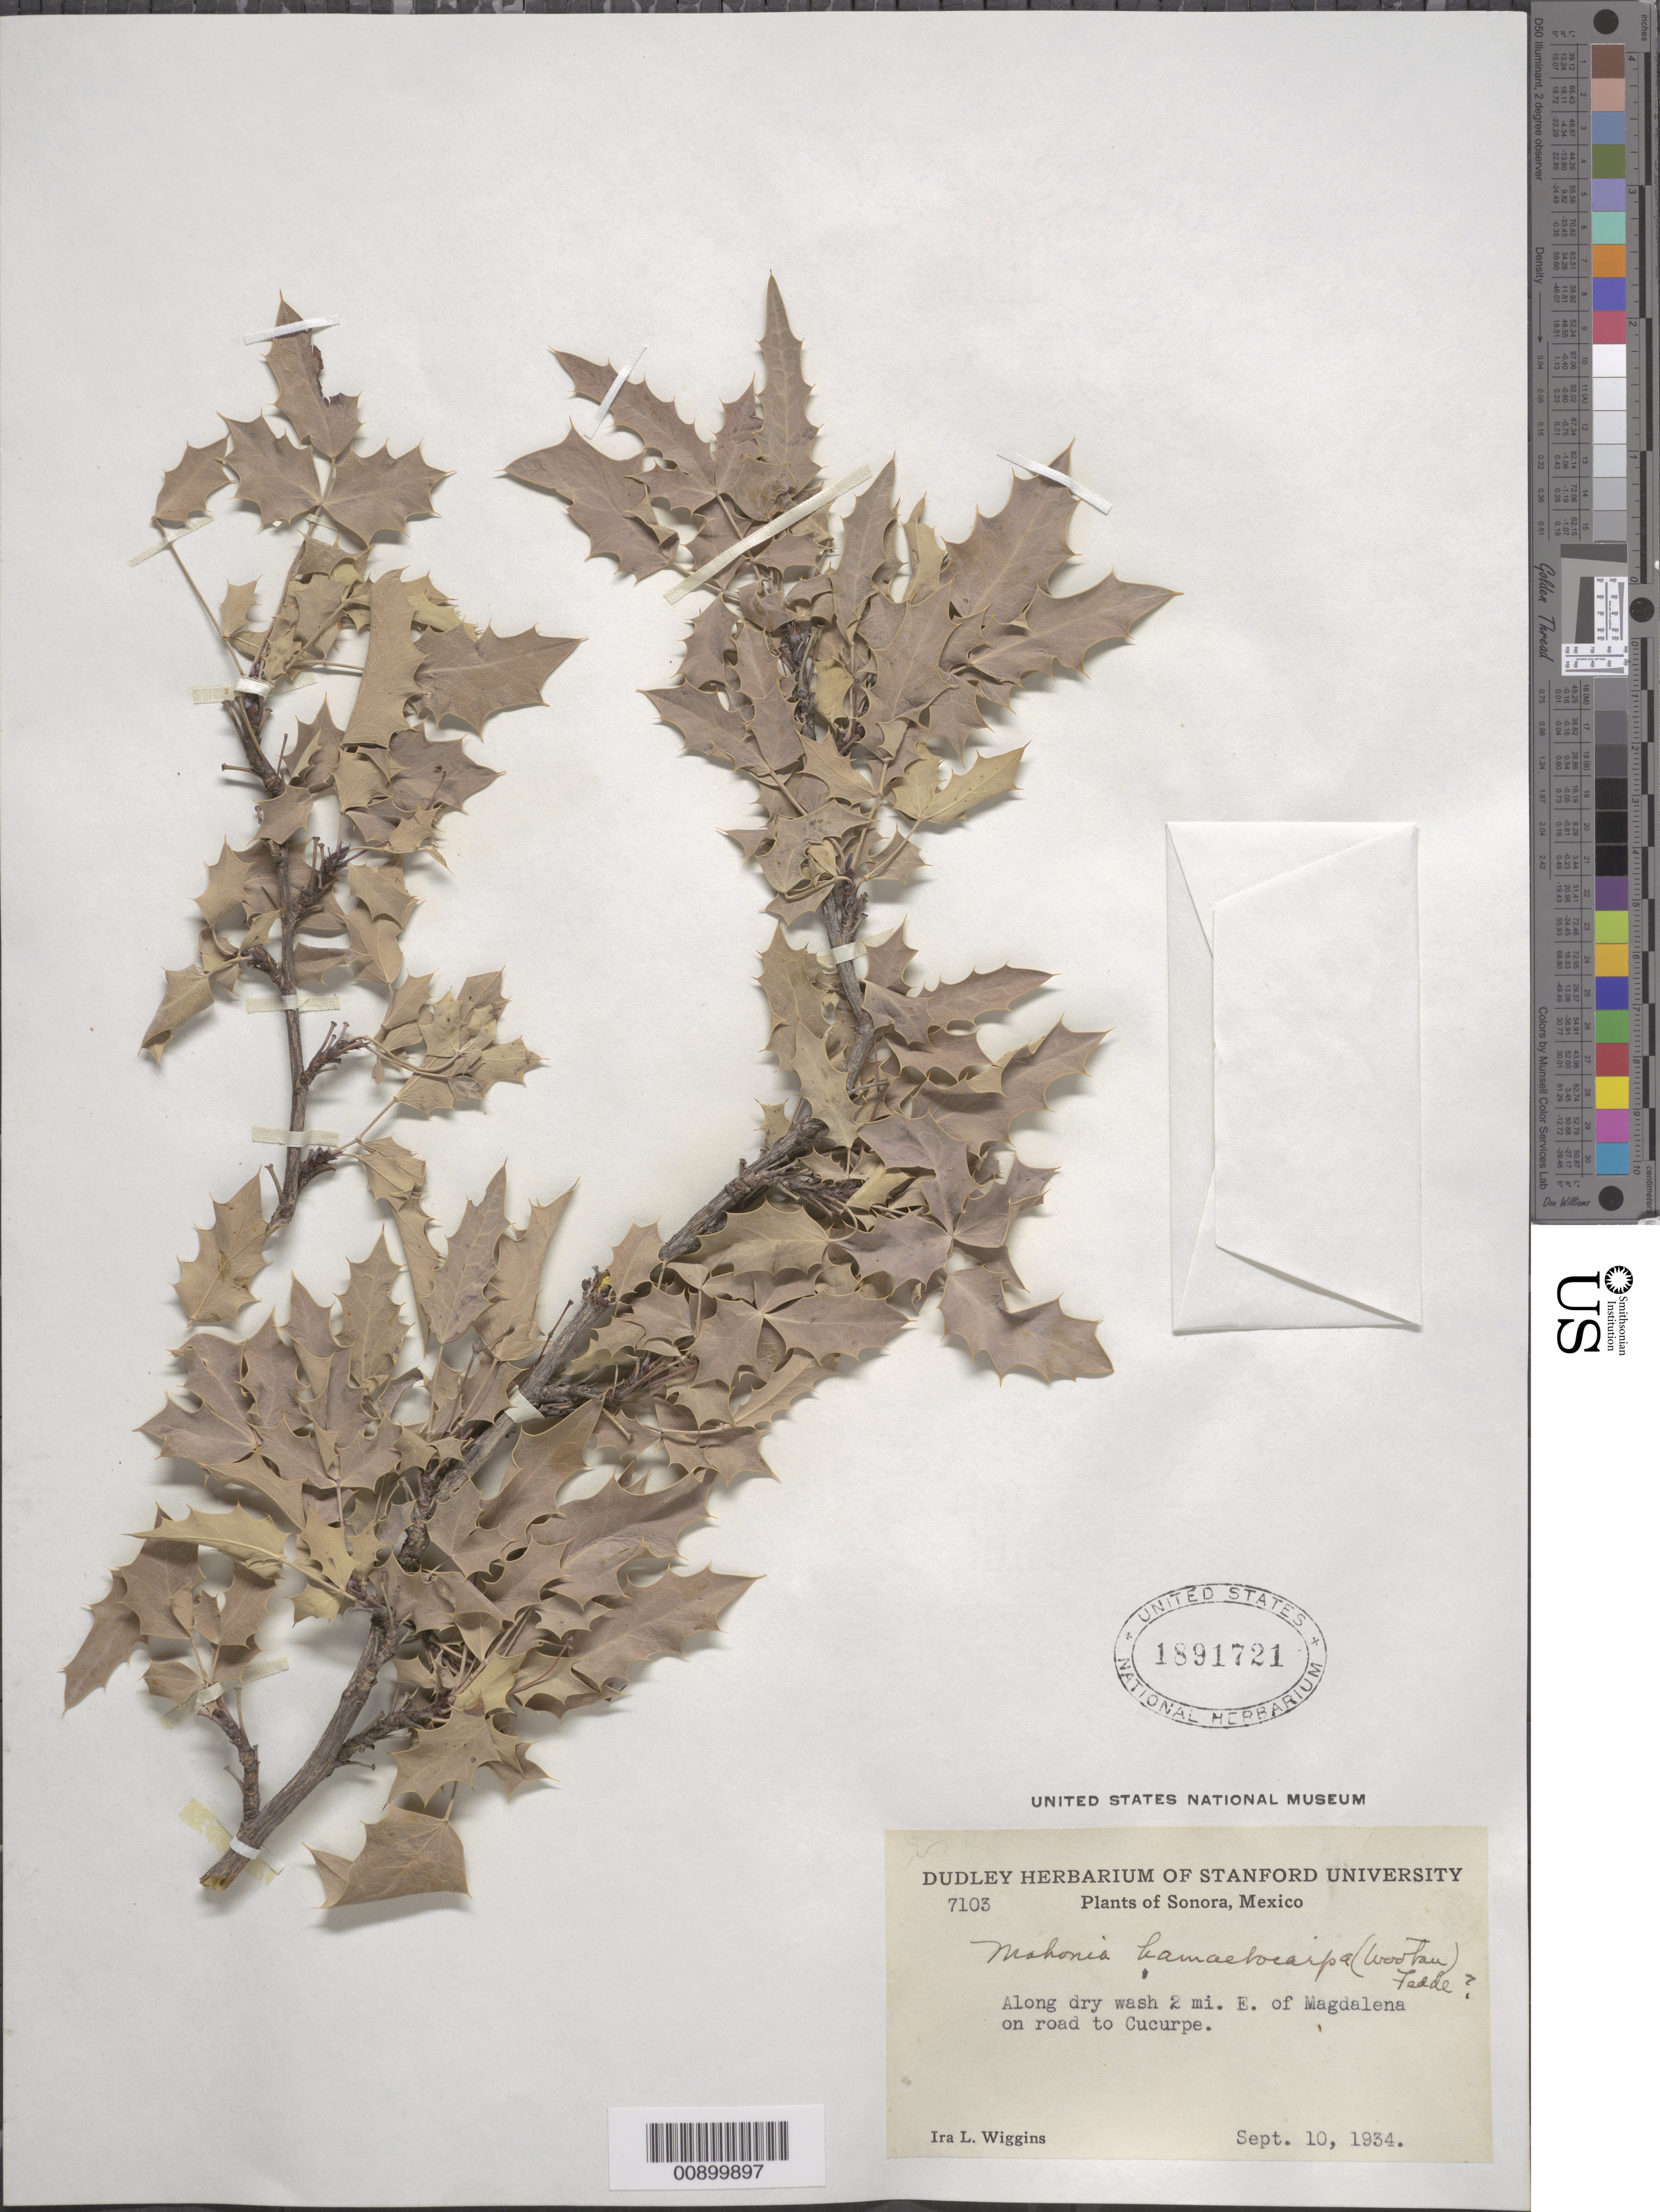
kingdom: Plantae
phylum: Tracheophyta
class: Magnoliopsida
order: Ranunculales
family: Berberidaceae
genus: Mahonia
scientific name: Mahonia haematocarpa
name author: (Wooton) Fedde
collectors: I. L. Wiggins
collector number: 7103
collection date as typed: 10 Sep 1934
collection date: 1934-09-10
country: Mexico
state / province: Sonora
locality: Along dry wash 2 mi. E of Magdalena on road to Cucurpe.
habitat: Along dry wash.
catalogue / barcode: US 1891721